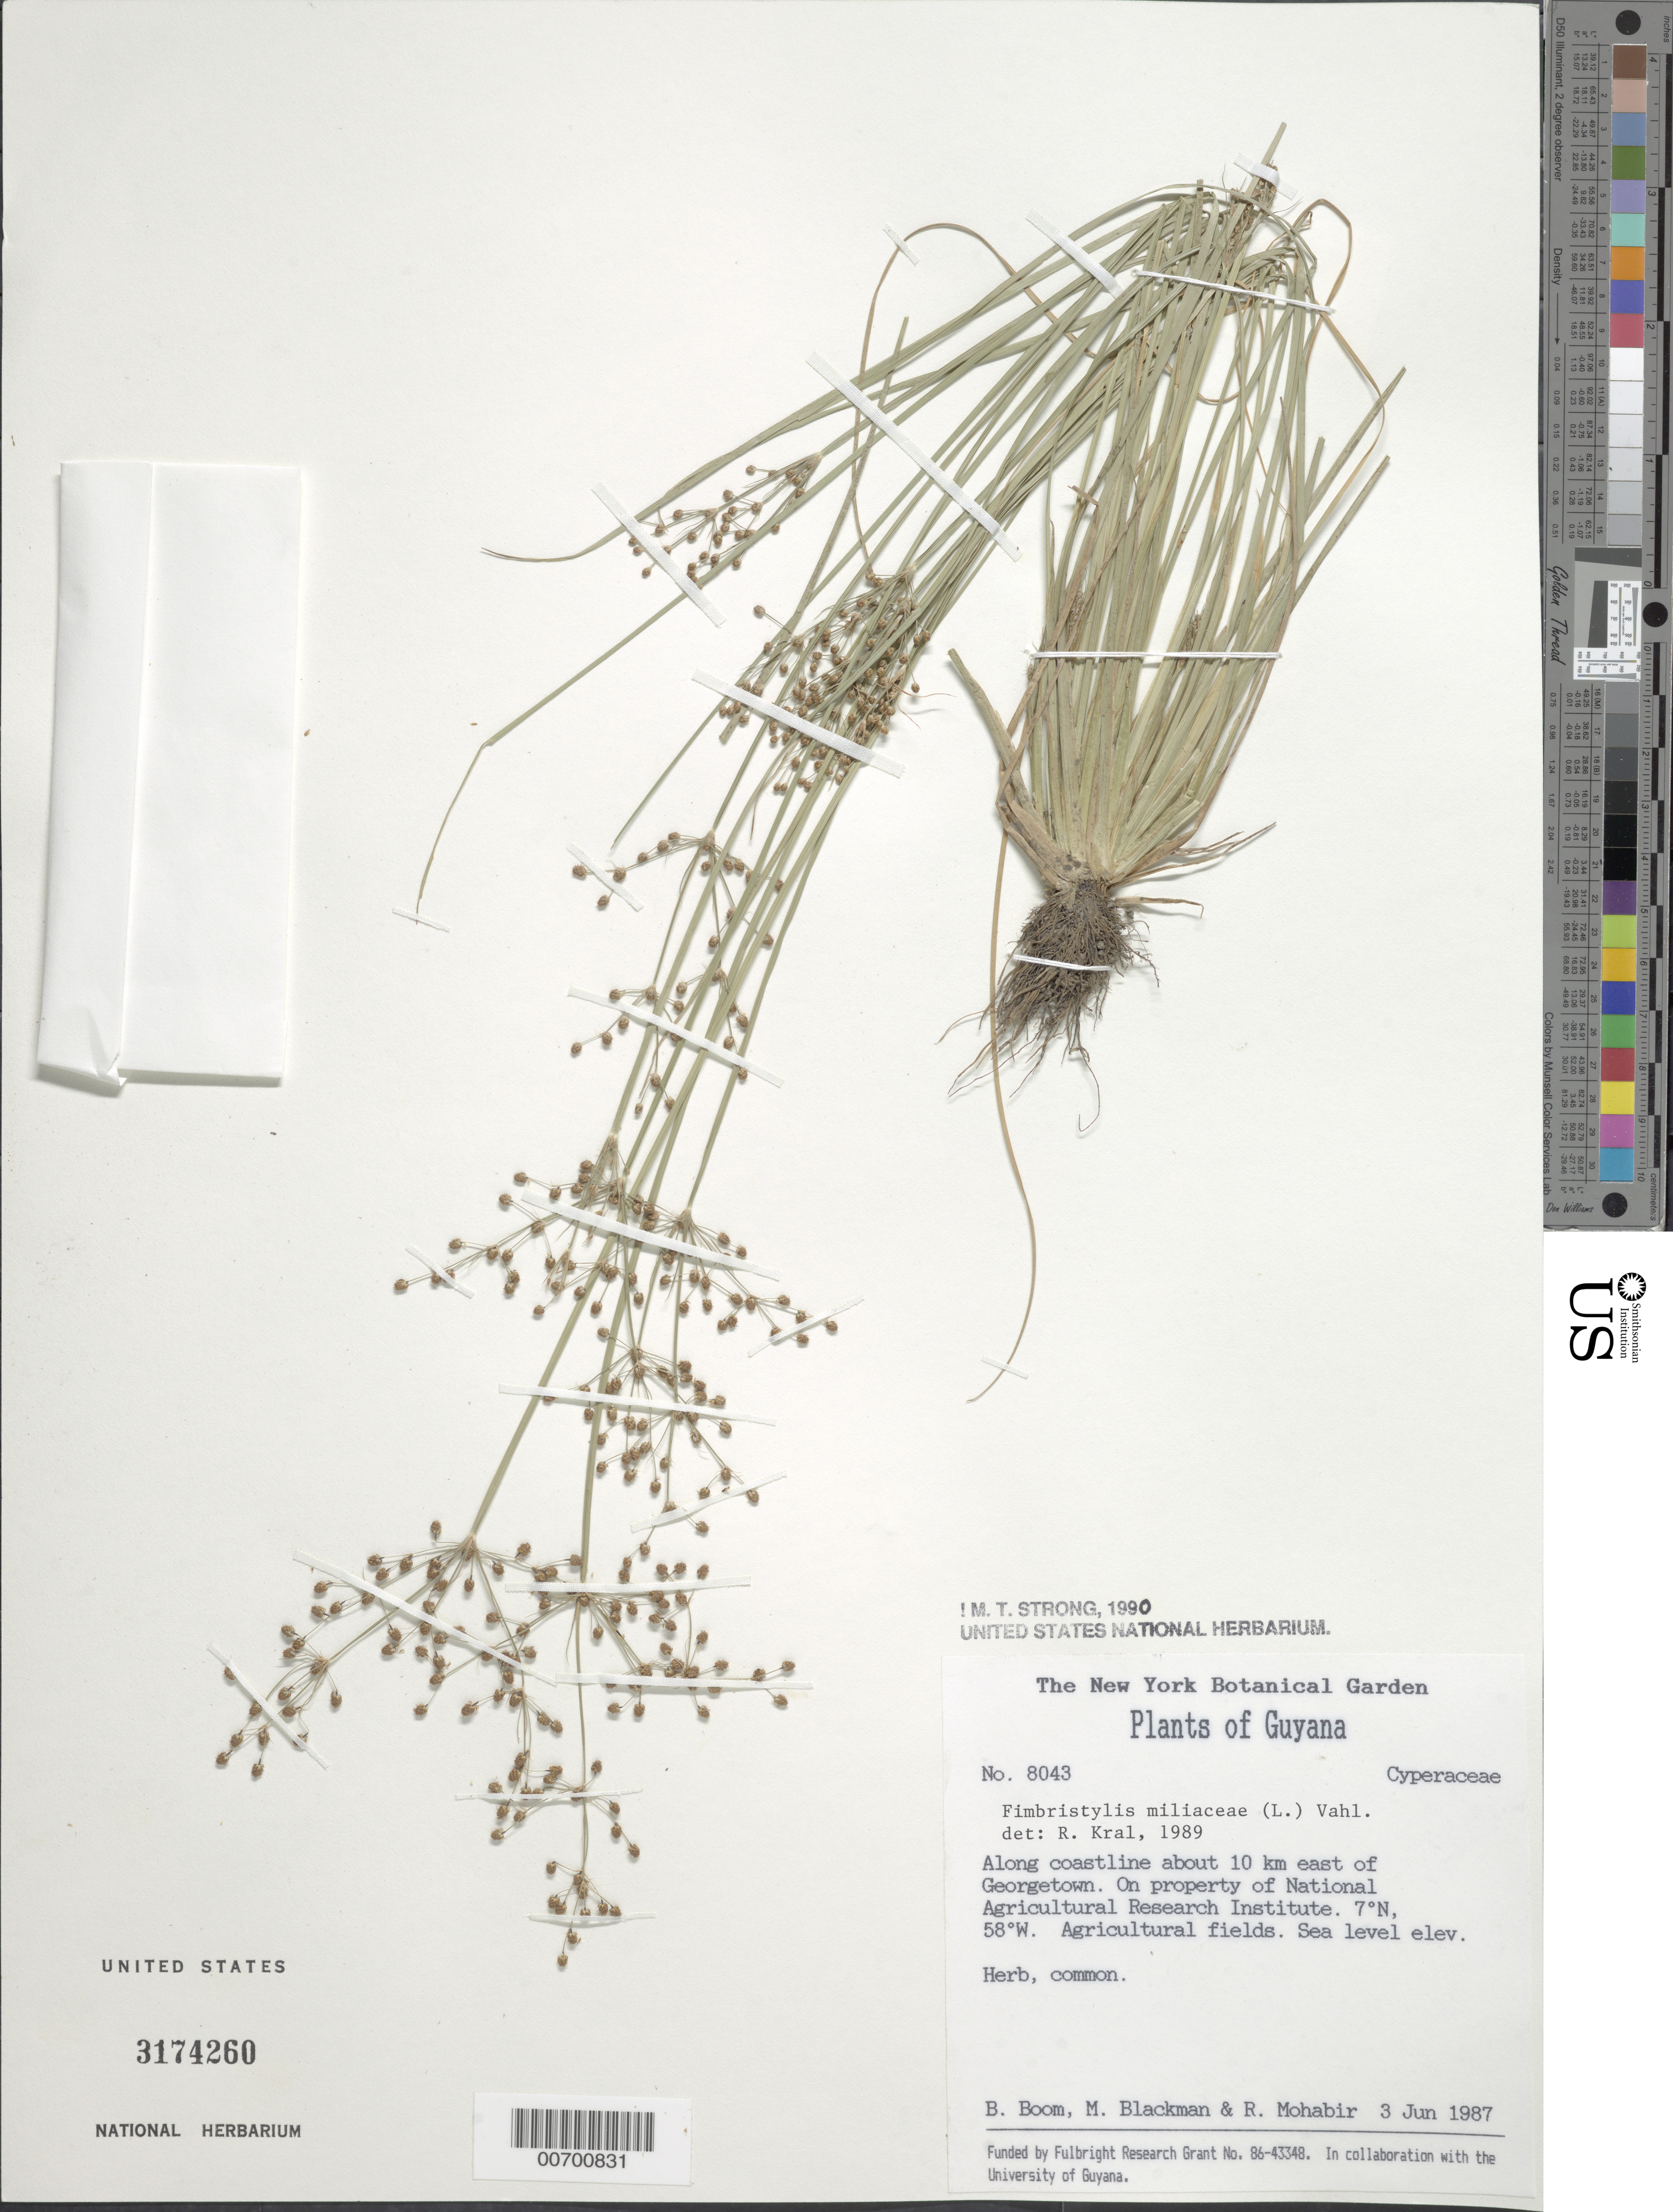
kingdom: Plantae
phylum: Tracheophyta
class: Liliopsida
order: Poales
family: Cyperaceae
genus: Fimbristylis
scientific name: Fimbristylis littoralis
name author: Gaudich.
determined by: Strong, M. T., (US), Smithsonian Institution - National Museum of Natural History (UNITED STATES)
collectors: B. M. Boom, M. Blackman & R. Mohabir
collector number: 8043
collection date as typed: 3-Jun-87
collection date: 1987-06-03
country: Guyana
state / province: Demerara-Mahaica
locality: Georgetown, coastline 10 km E of, on property of Nat. Agr. Research Inst.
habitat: Agricultural fields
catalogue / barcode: US 3174260